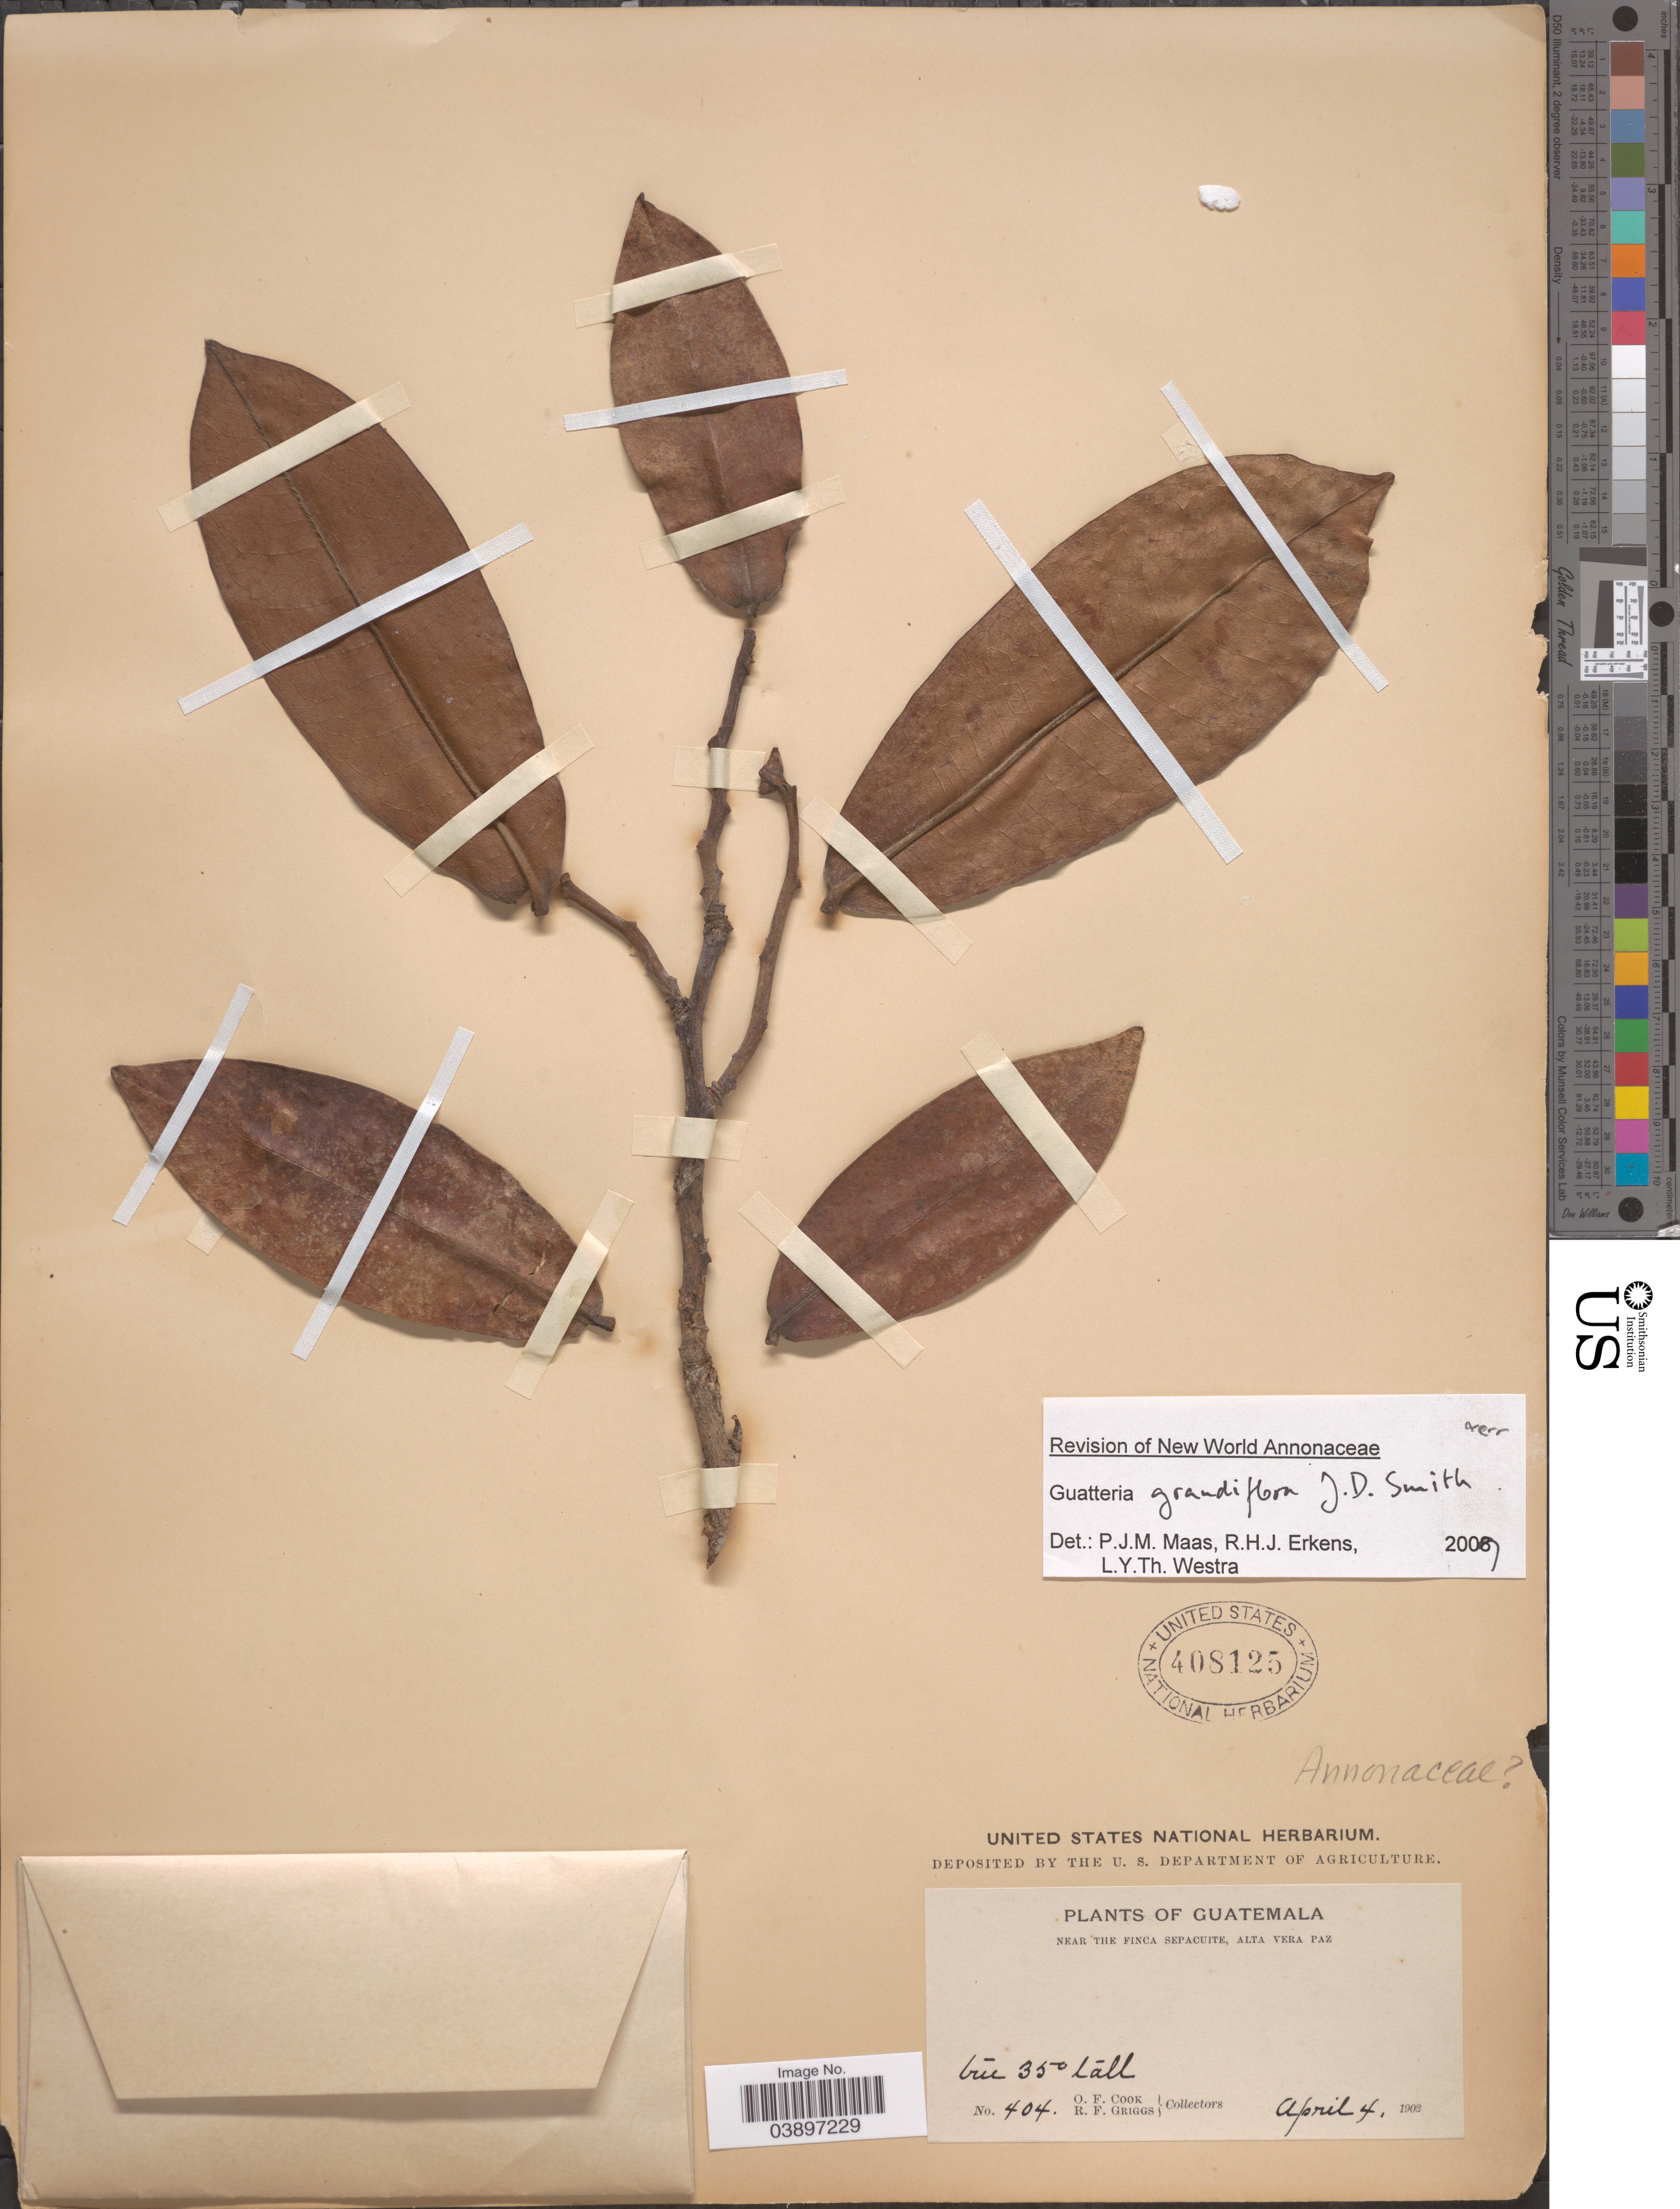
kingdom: Plantae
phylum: Tracheophyta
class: Magnoliopsida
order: Magnoliales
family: Annonaceae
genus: Guatteria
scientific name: Guatteria grandiflora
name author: Donn. Sm.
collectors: O. F. Cook & R. F. Griggs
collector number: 404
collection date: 1902-04-04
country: Guatemala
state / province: Alta Verapaz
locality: Near the Finca Sepacuite.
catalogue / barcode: US 408125